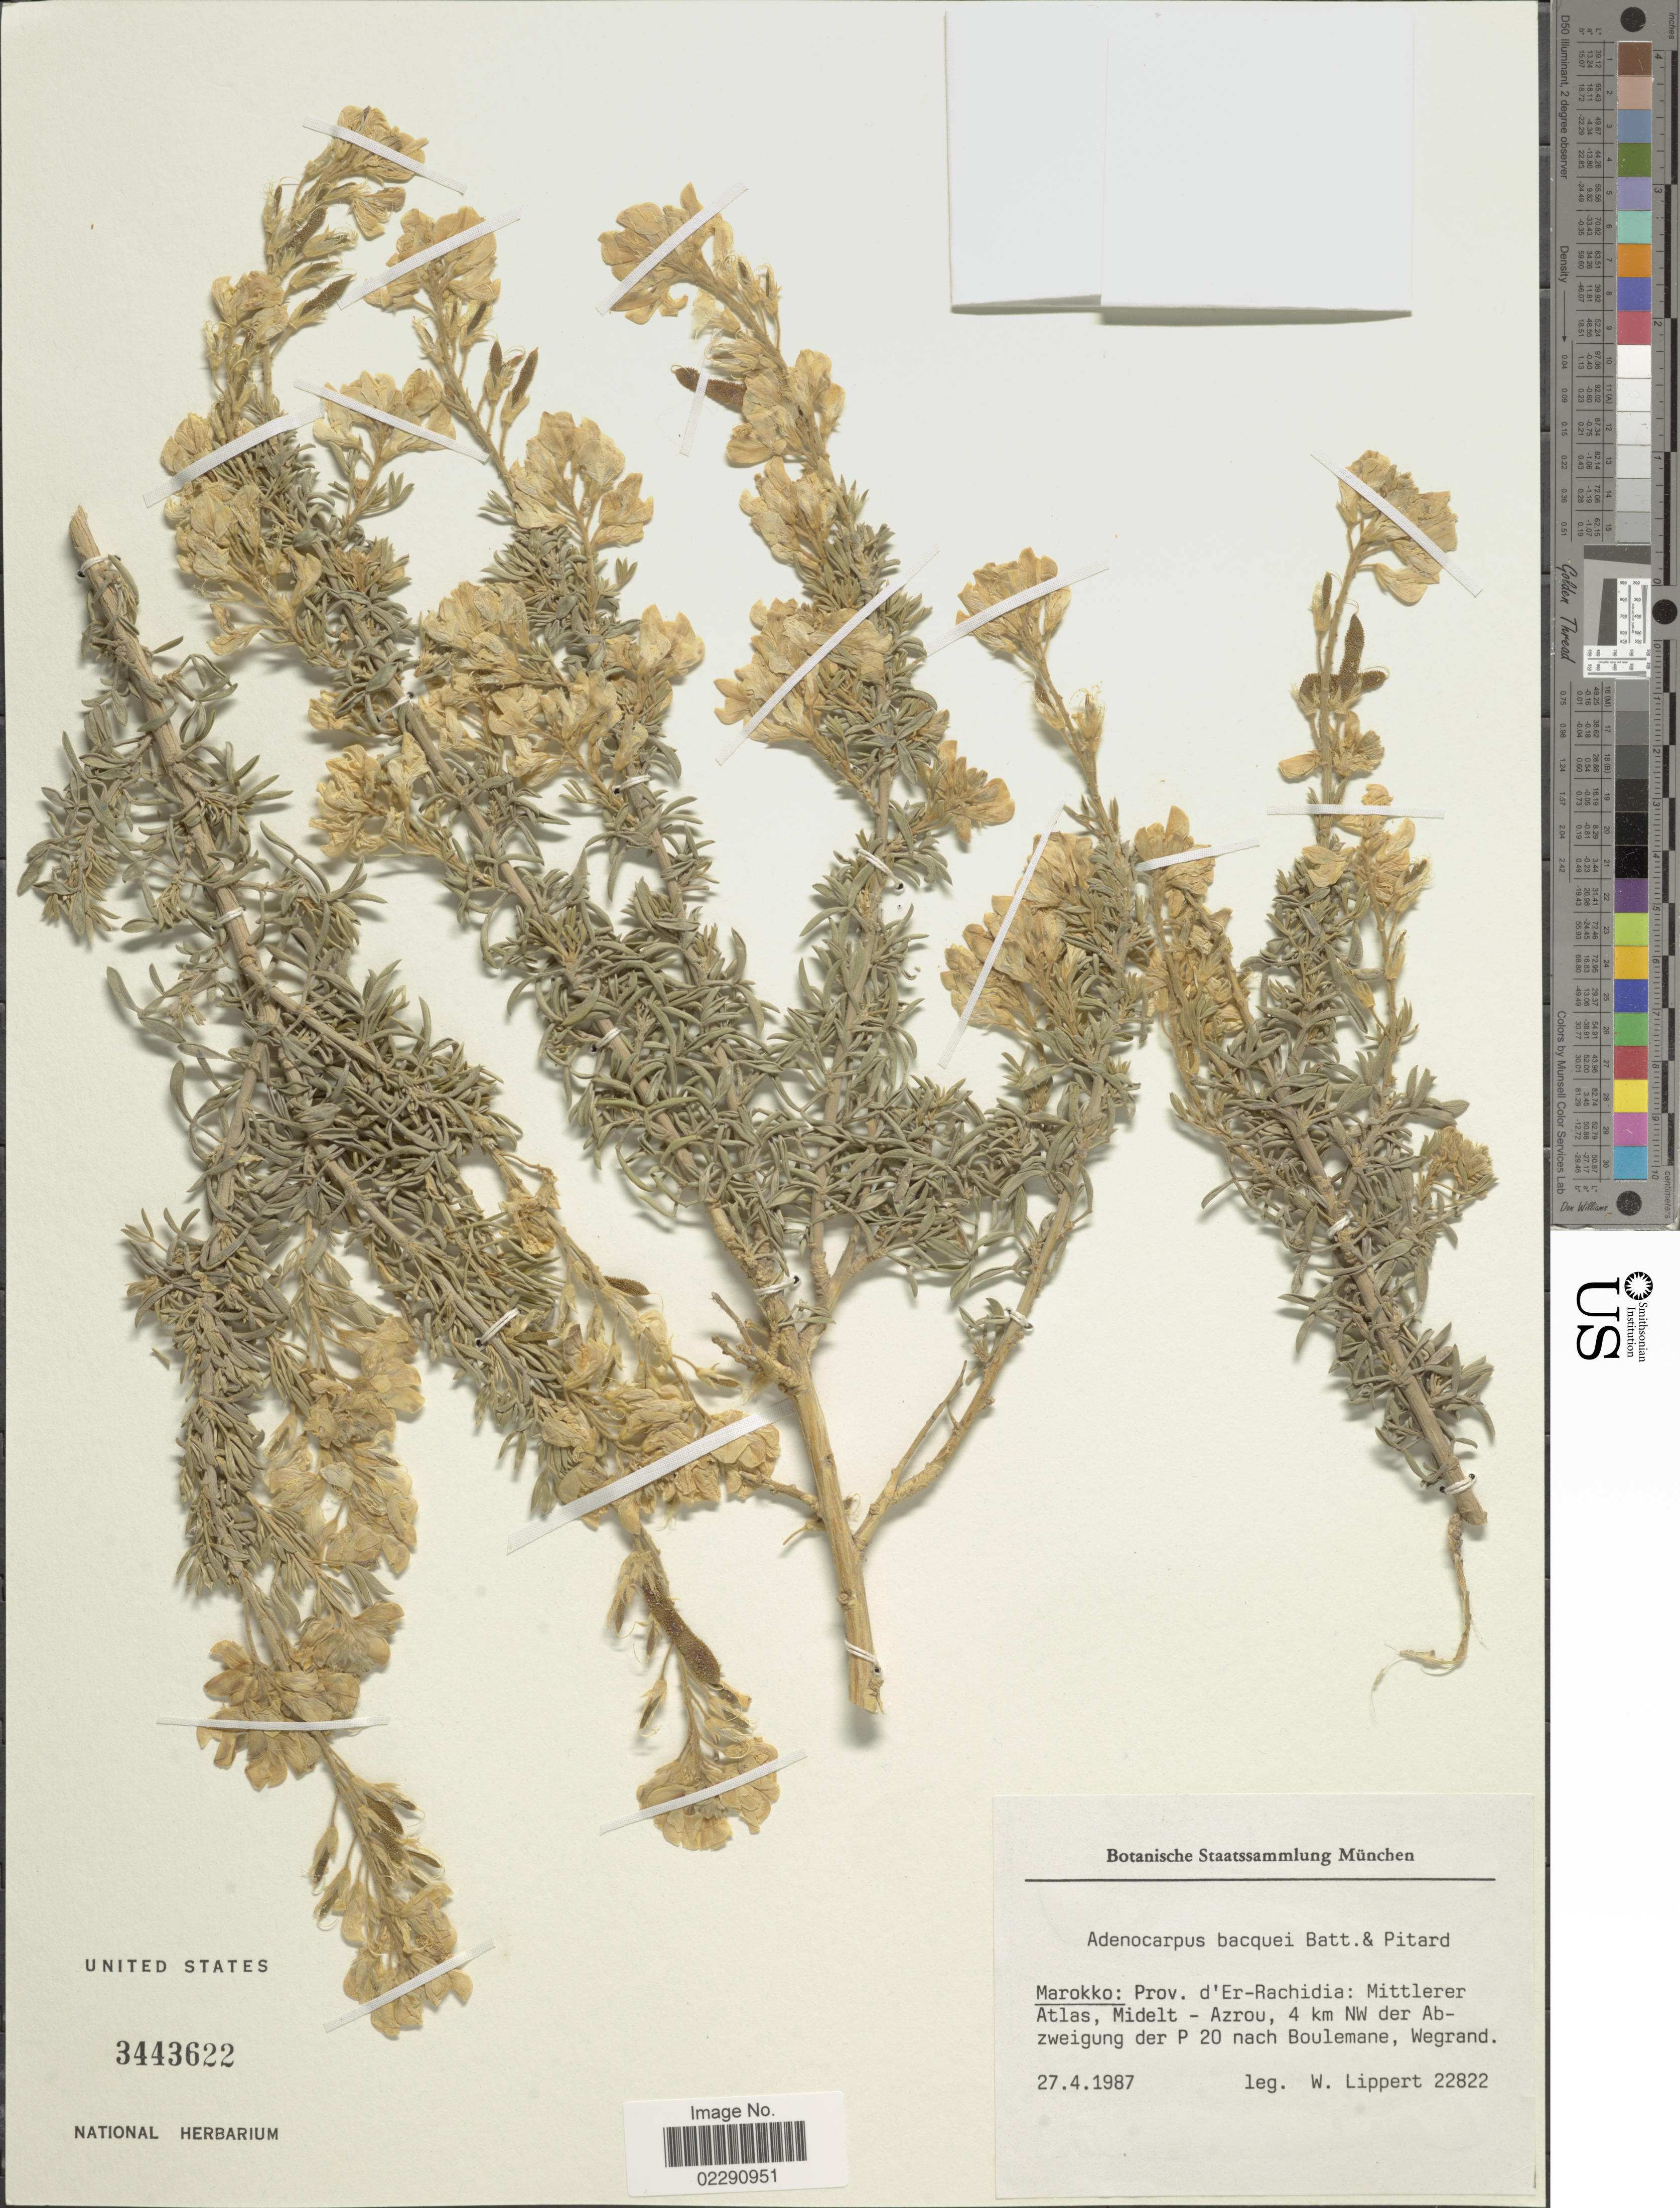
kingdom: Plantae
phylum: Tracheophyta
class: Magnoliopsida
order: Fabales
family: Fabaceae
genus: Adenocarpus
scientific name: Adenocarpus bacquei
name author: Batt. & Pit.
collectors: W. Lippert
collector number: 22822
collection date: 1987-04-27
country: Morocco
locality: Prov. d'Er-Rachidia, Mittlerer Atlas, Midelt-Azrou, 4 km NW der Abzweigung der P 20 nach Boulemane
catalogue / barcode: US 3443622